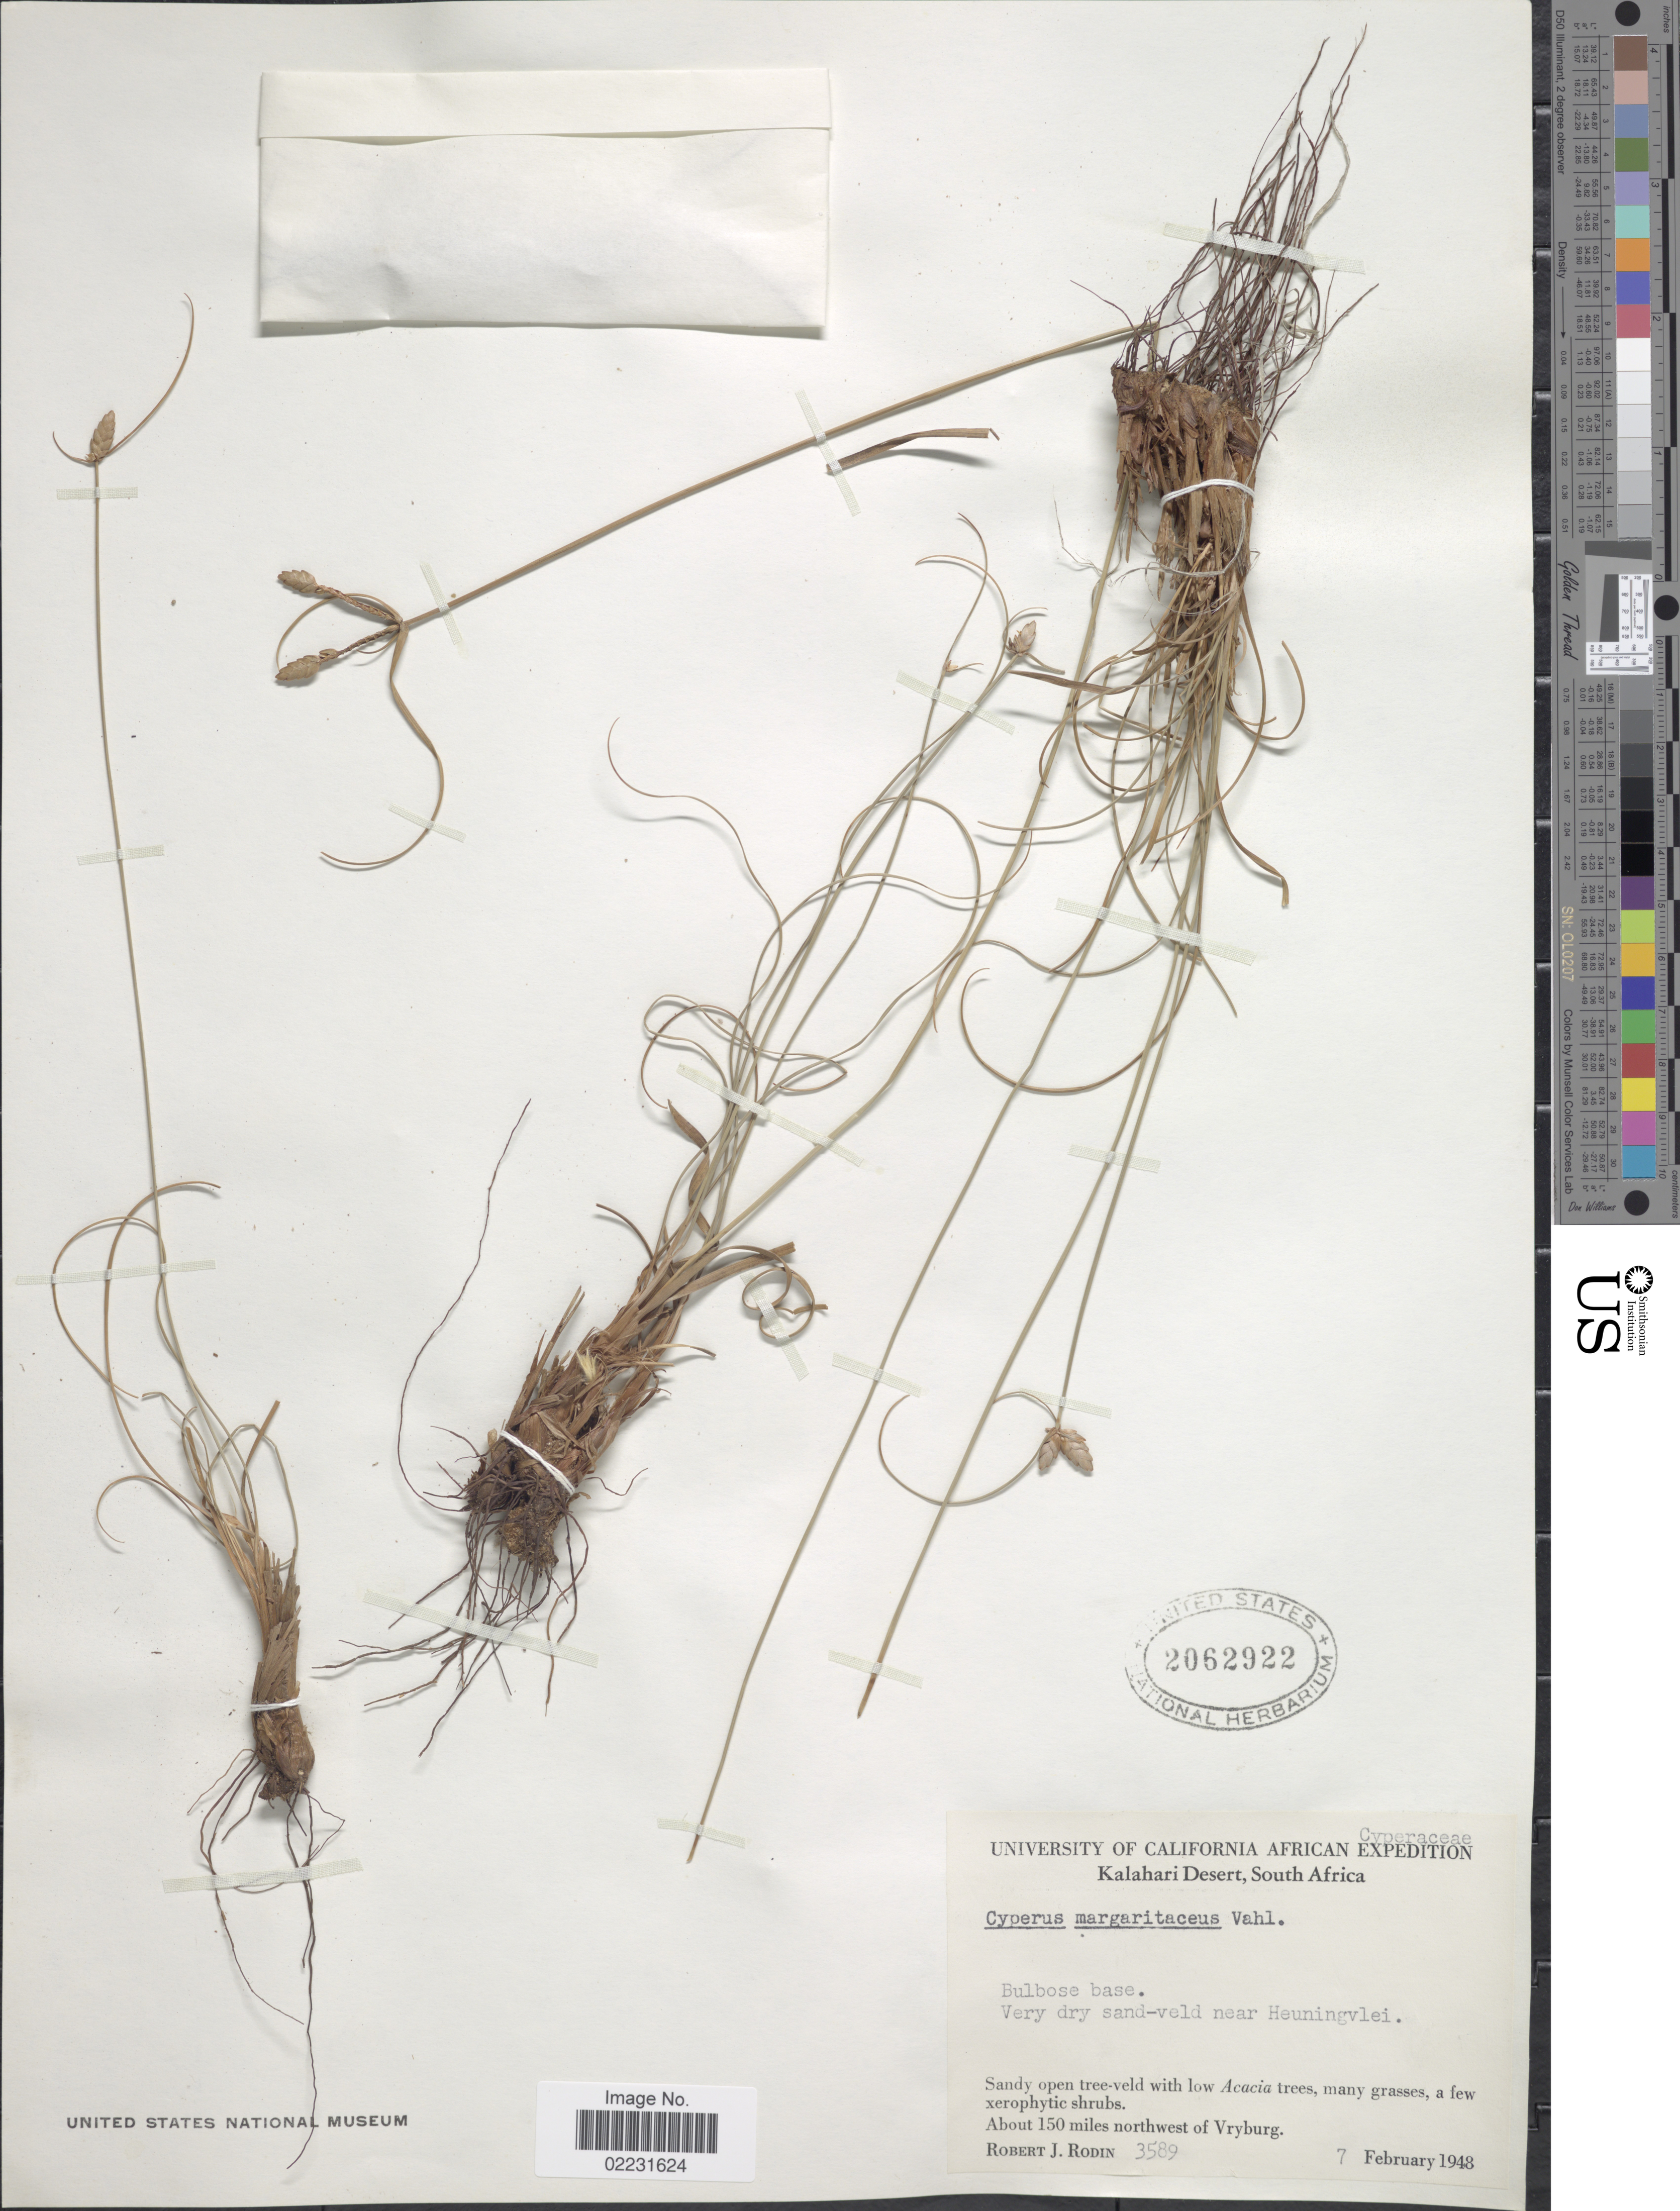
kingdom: Plantae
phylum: Tracheophyta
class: Liliopsida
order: Poales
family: Cyperaceae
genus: Cyperus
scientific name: Cyperus margaritaceus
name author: Vahl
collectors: R. J. Rodin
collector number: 3589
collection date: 1948-02-07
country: South Africa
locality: Kalahari Desert, near Heuningvlei, about 150 miles northwest of Vryburg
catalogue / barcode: US 2062922